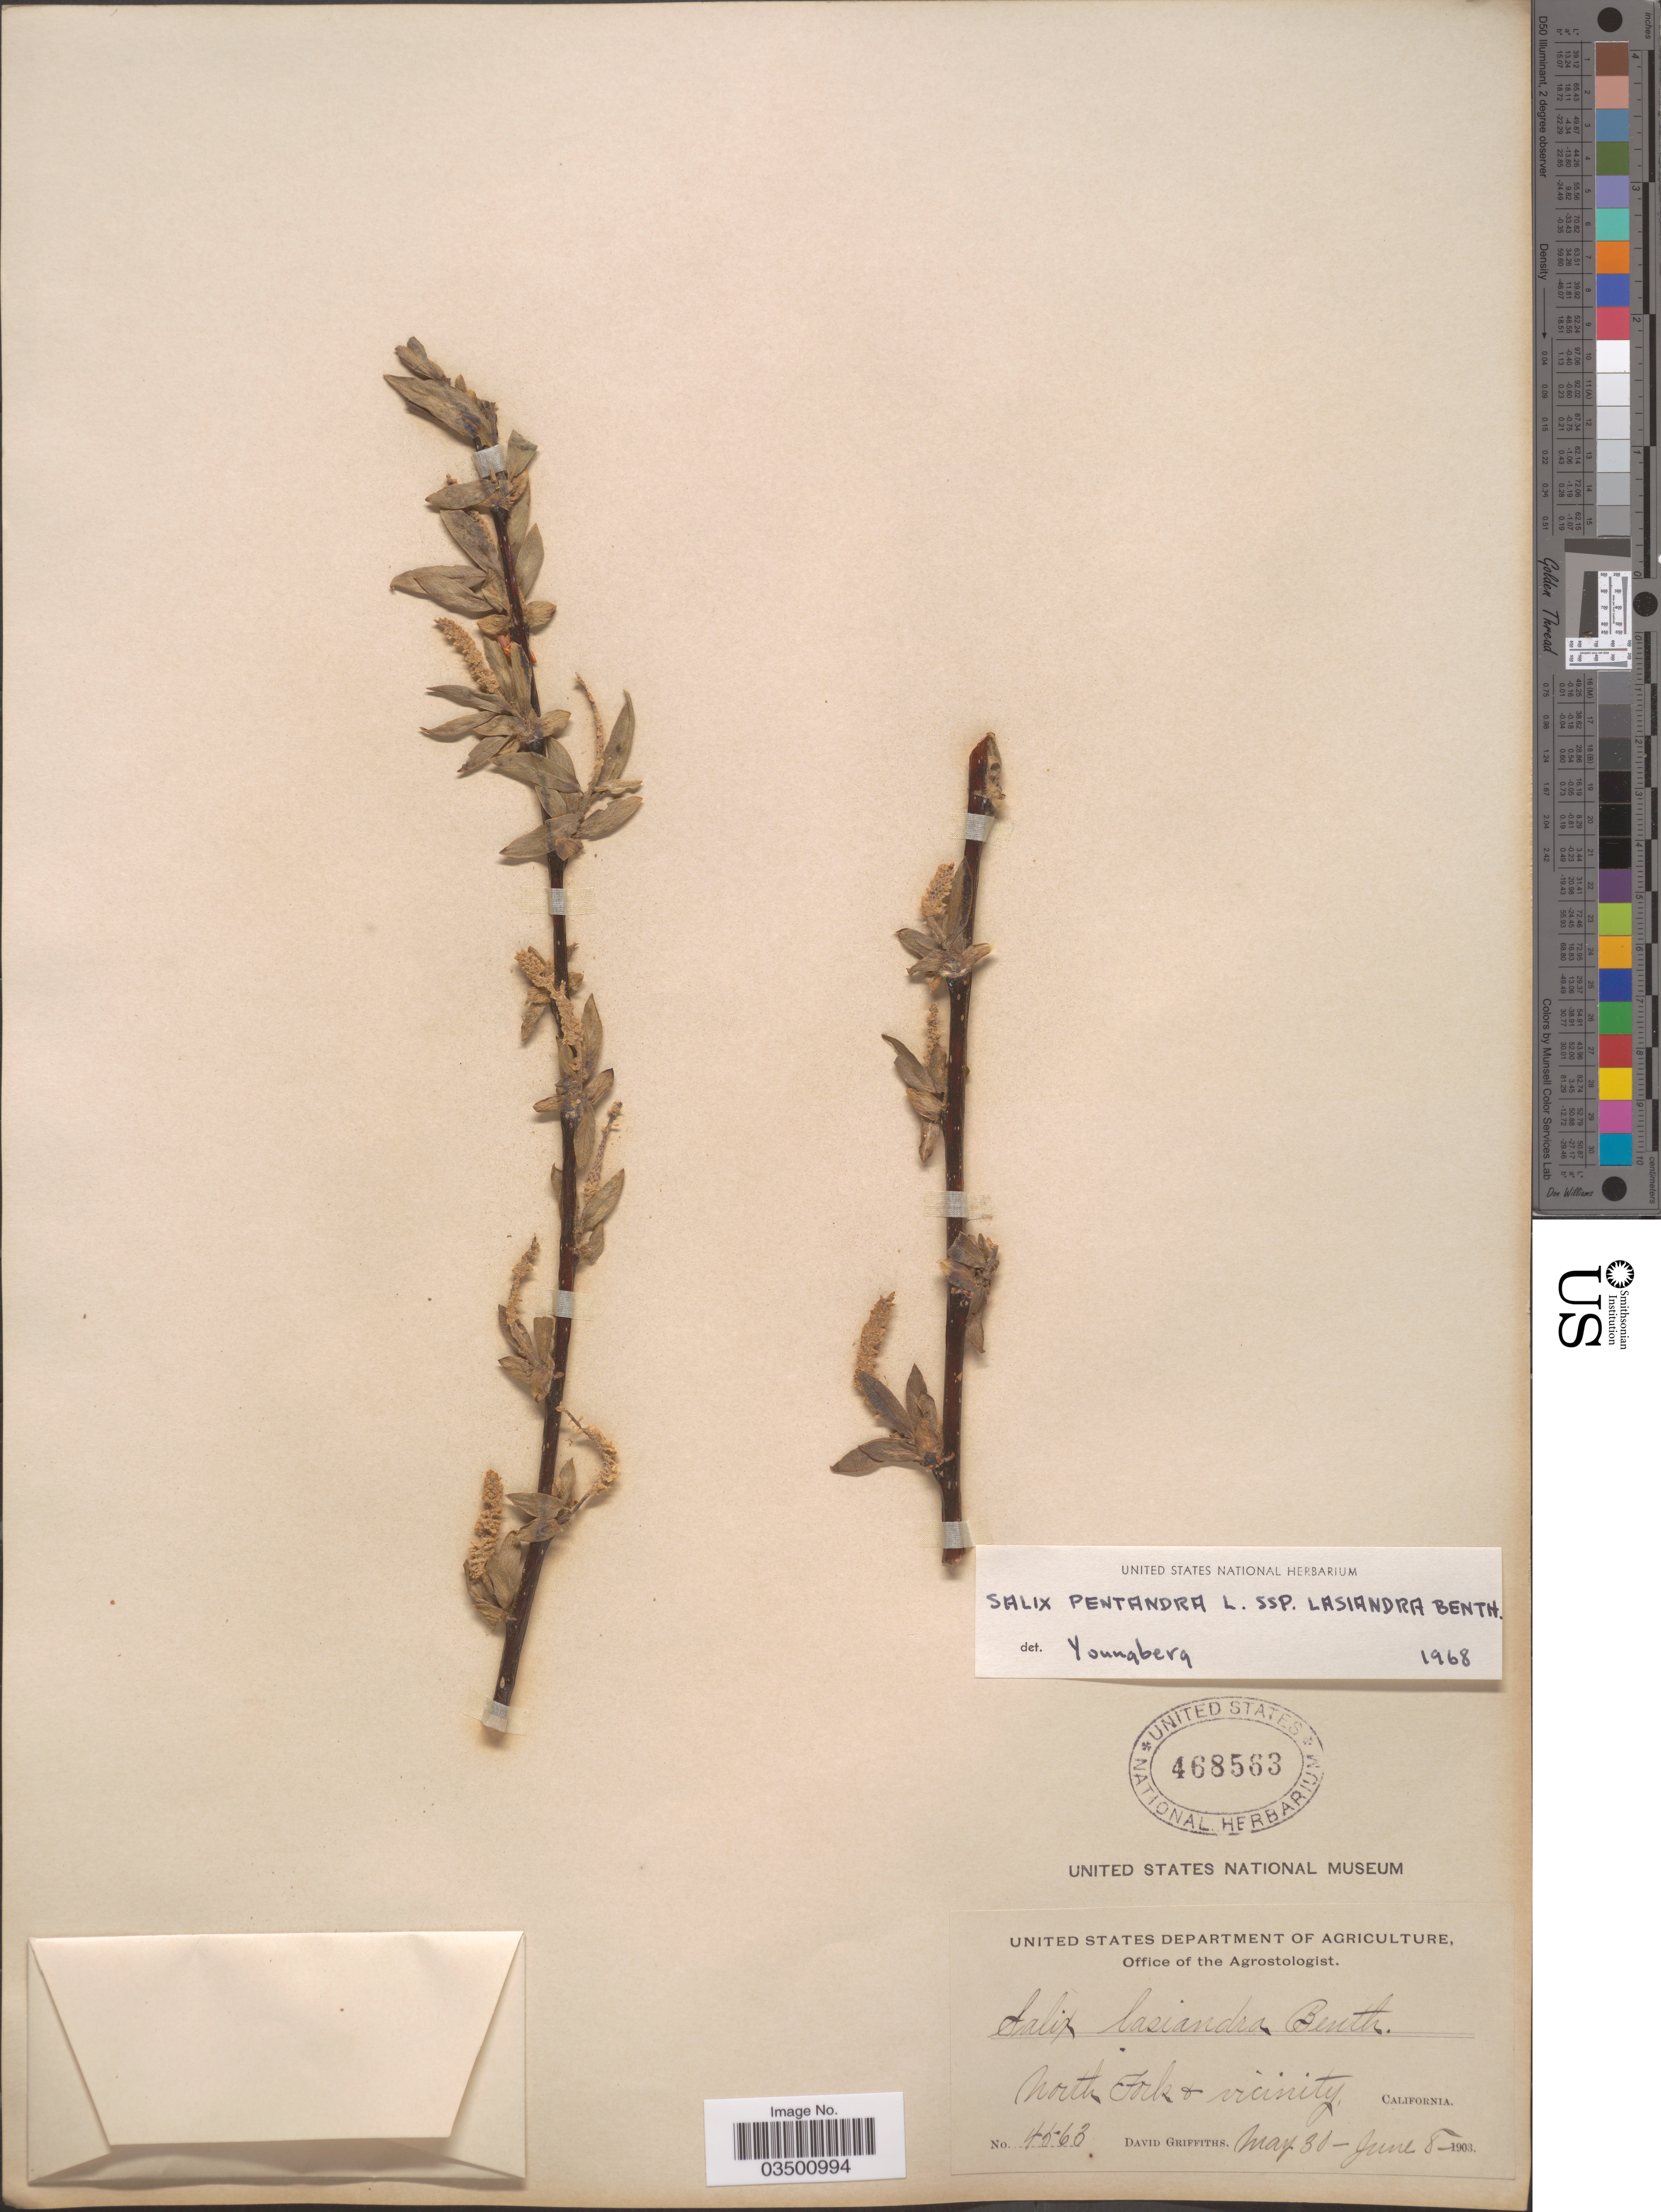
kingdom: Plantae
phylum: Tracheophyta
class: Magnoliopsida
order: Malpighiales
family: Salicaceae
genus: Salix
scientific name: Salix lasiandra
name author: Benth.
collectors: D. Griffiths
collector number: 4563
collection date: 1903-05-30/1903-06-08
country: United States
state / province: California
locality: North Fork & Vicinity.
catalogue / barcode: US 468563